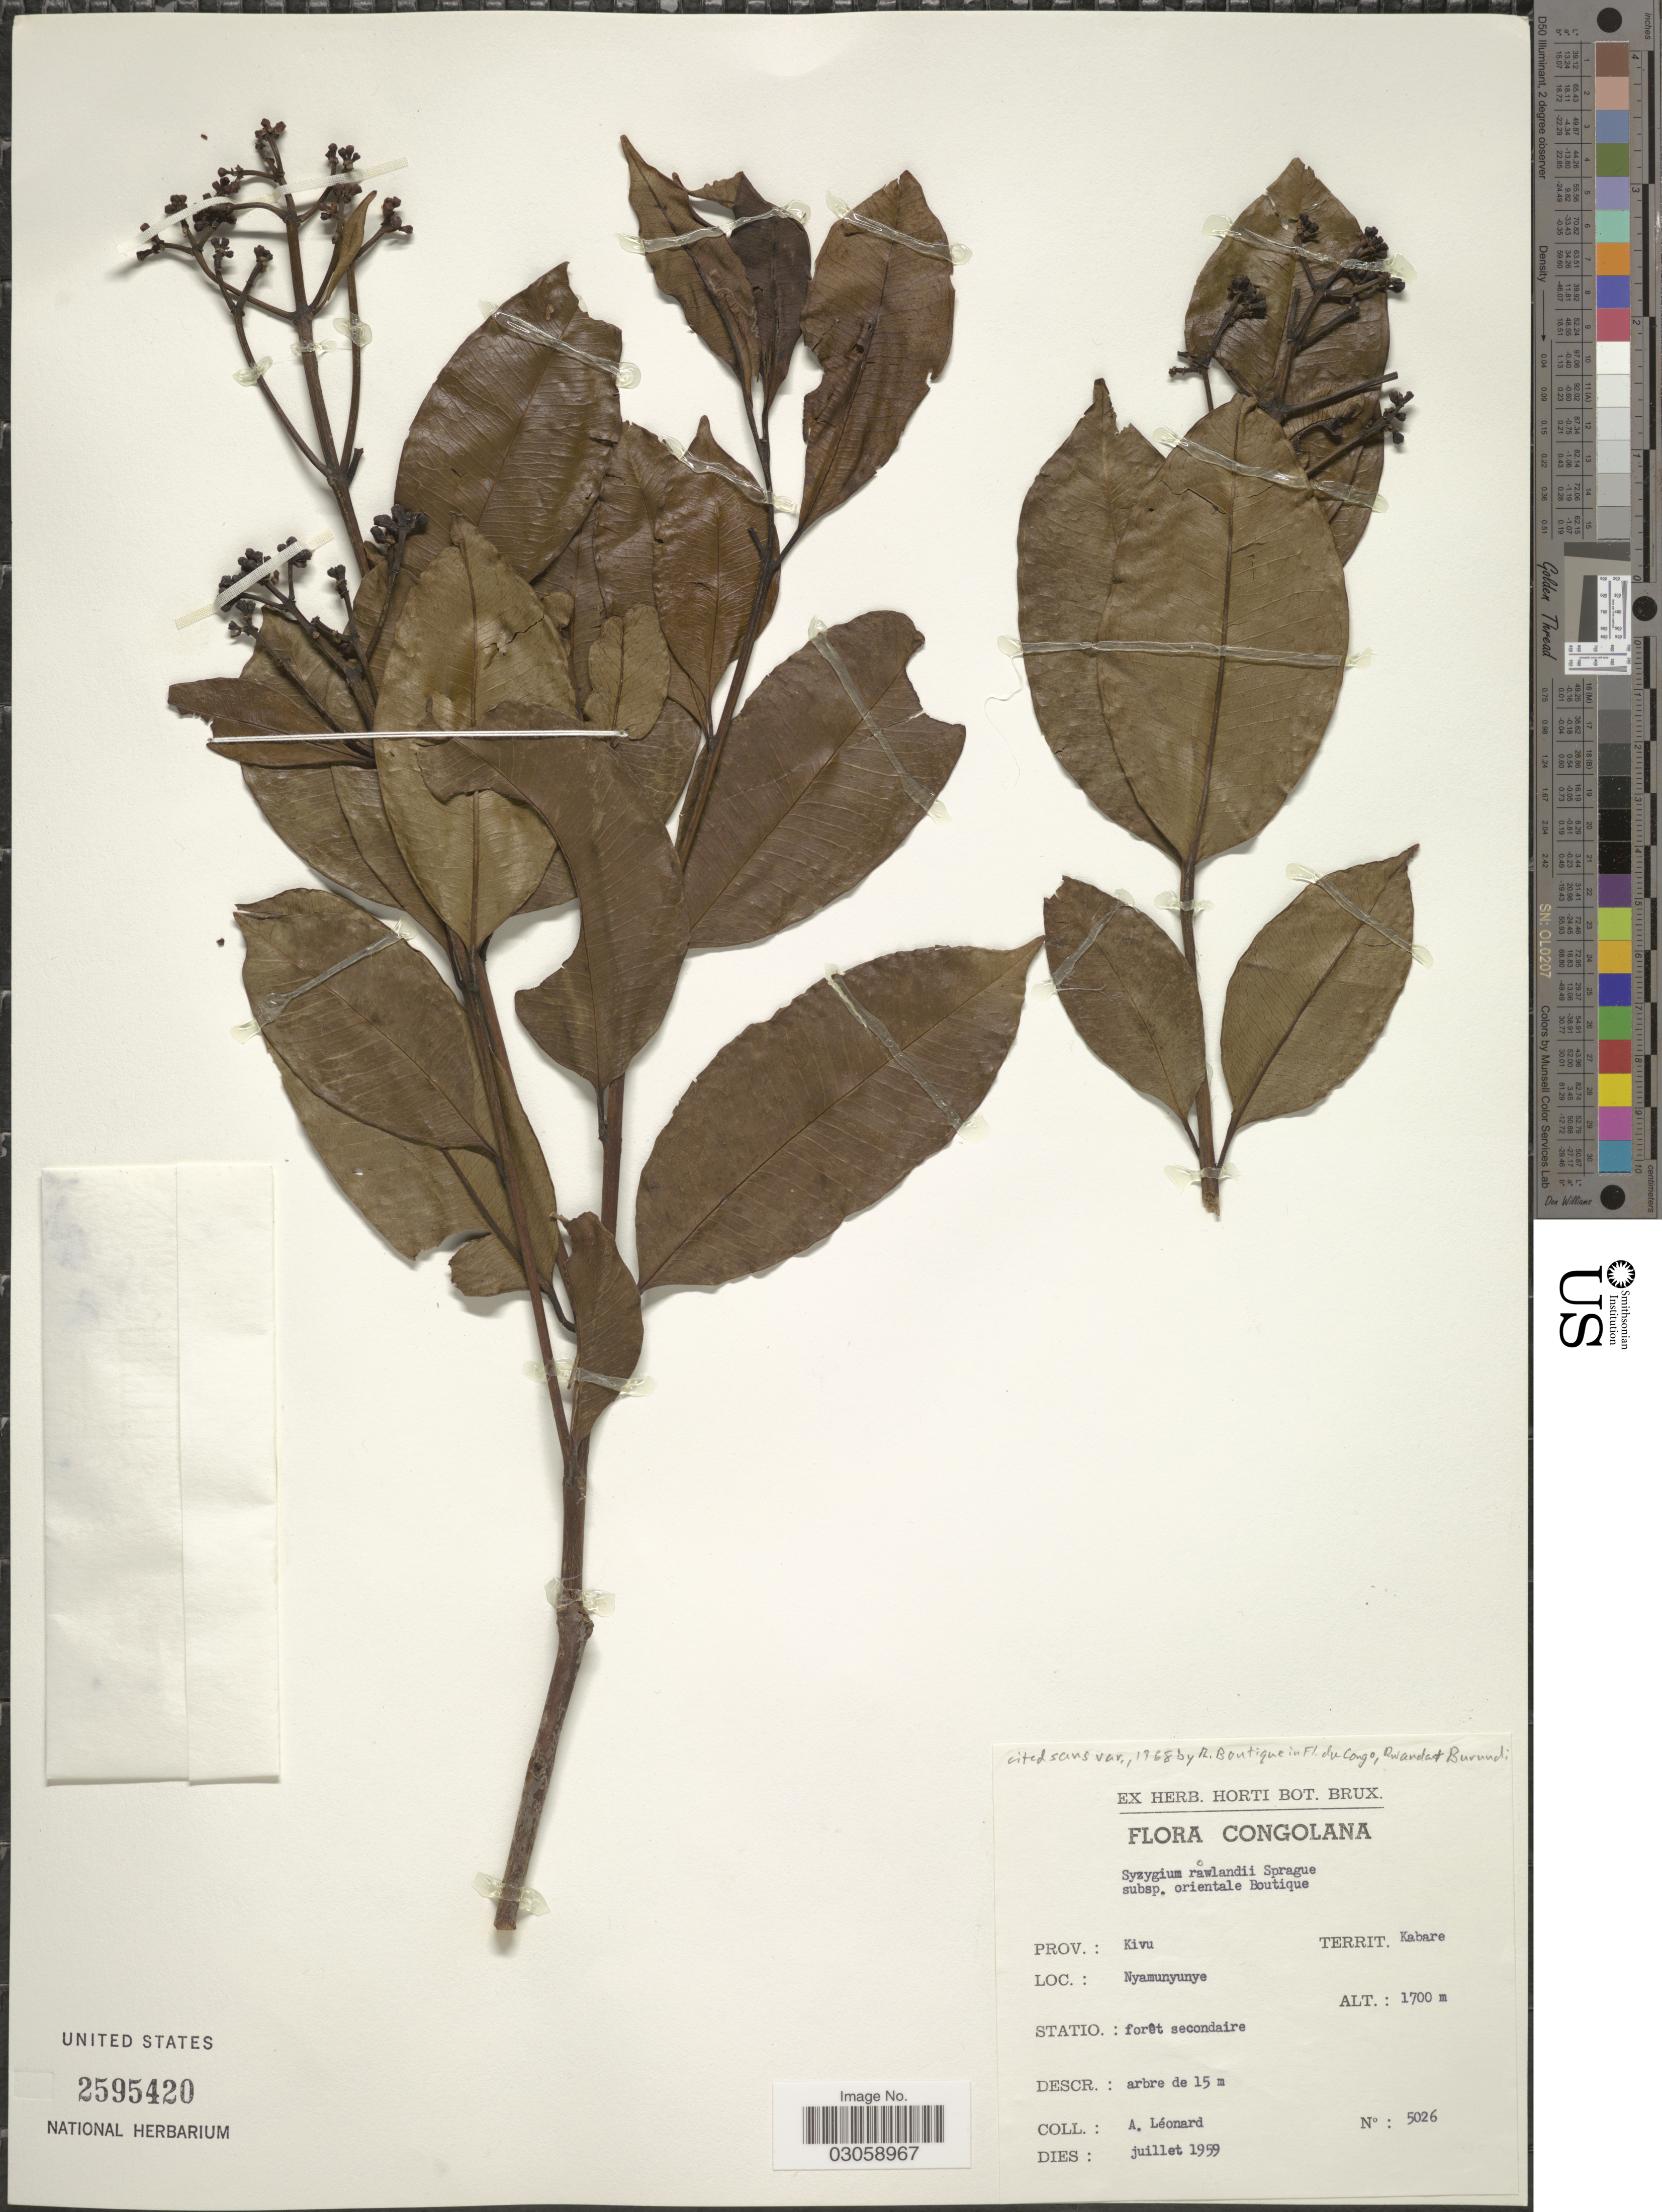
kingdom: Plantae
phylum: Tracheophyta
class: Magnoliopsida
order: Myrtales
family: Myrtaceae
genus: Syzygium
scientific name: Syzygium rowlandii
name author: Sprague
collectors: A. Leonard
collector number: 5026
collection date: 1959-07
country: Congo, Democratic Republic of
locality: Congolana, Prov.: Kivu, Territ.: Kabare, Nyamunyunye.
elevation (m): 1700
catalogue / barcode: US 2595420